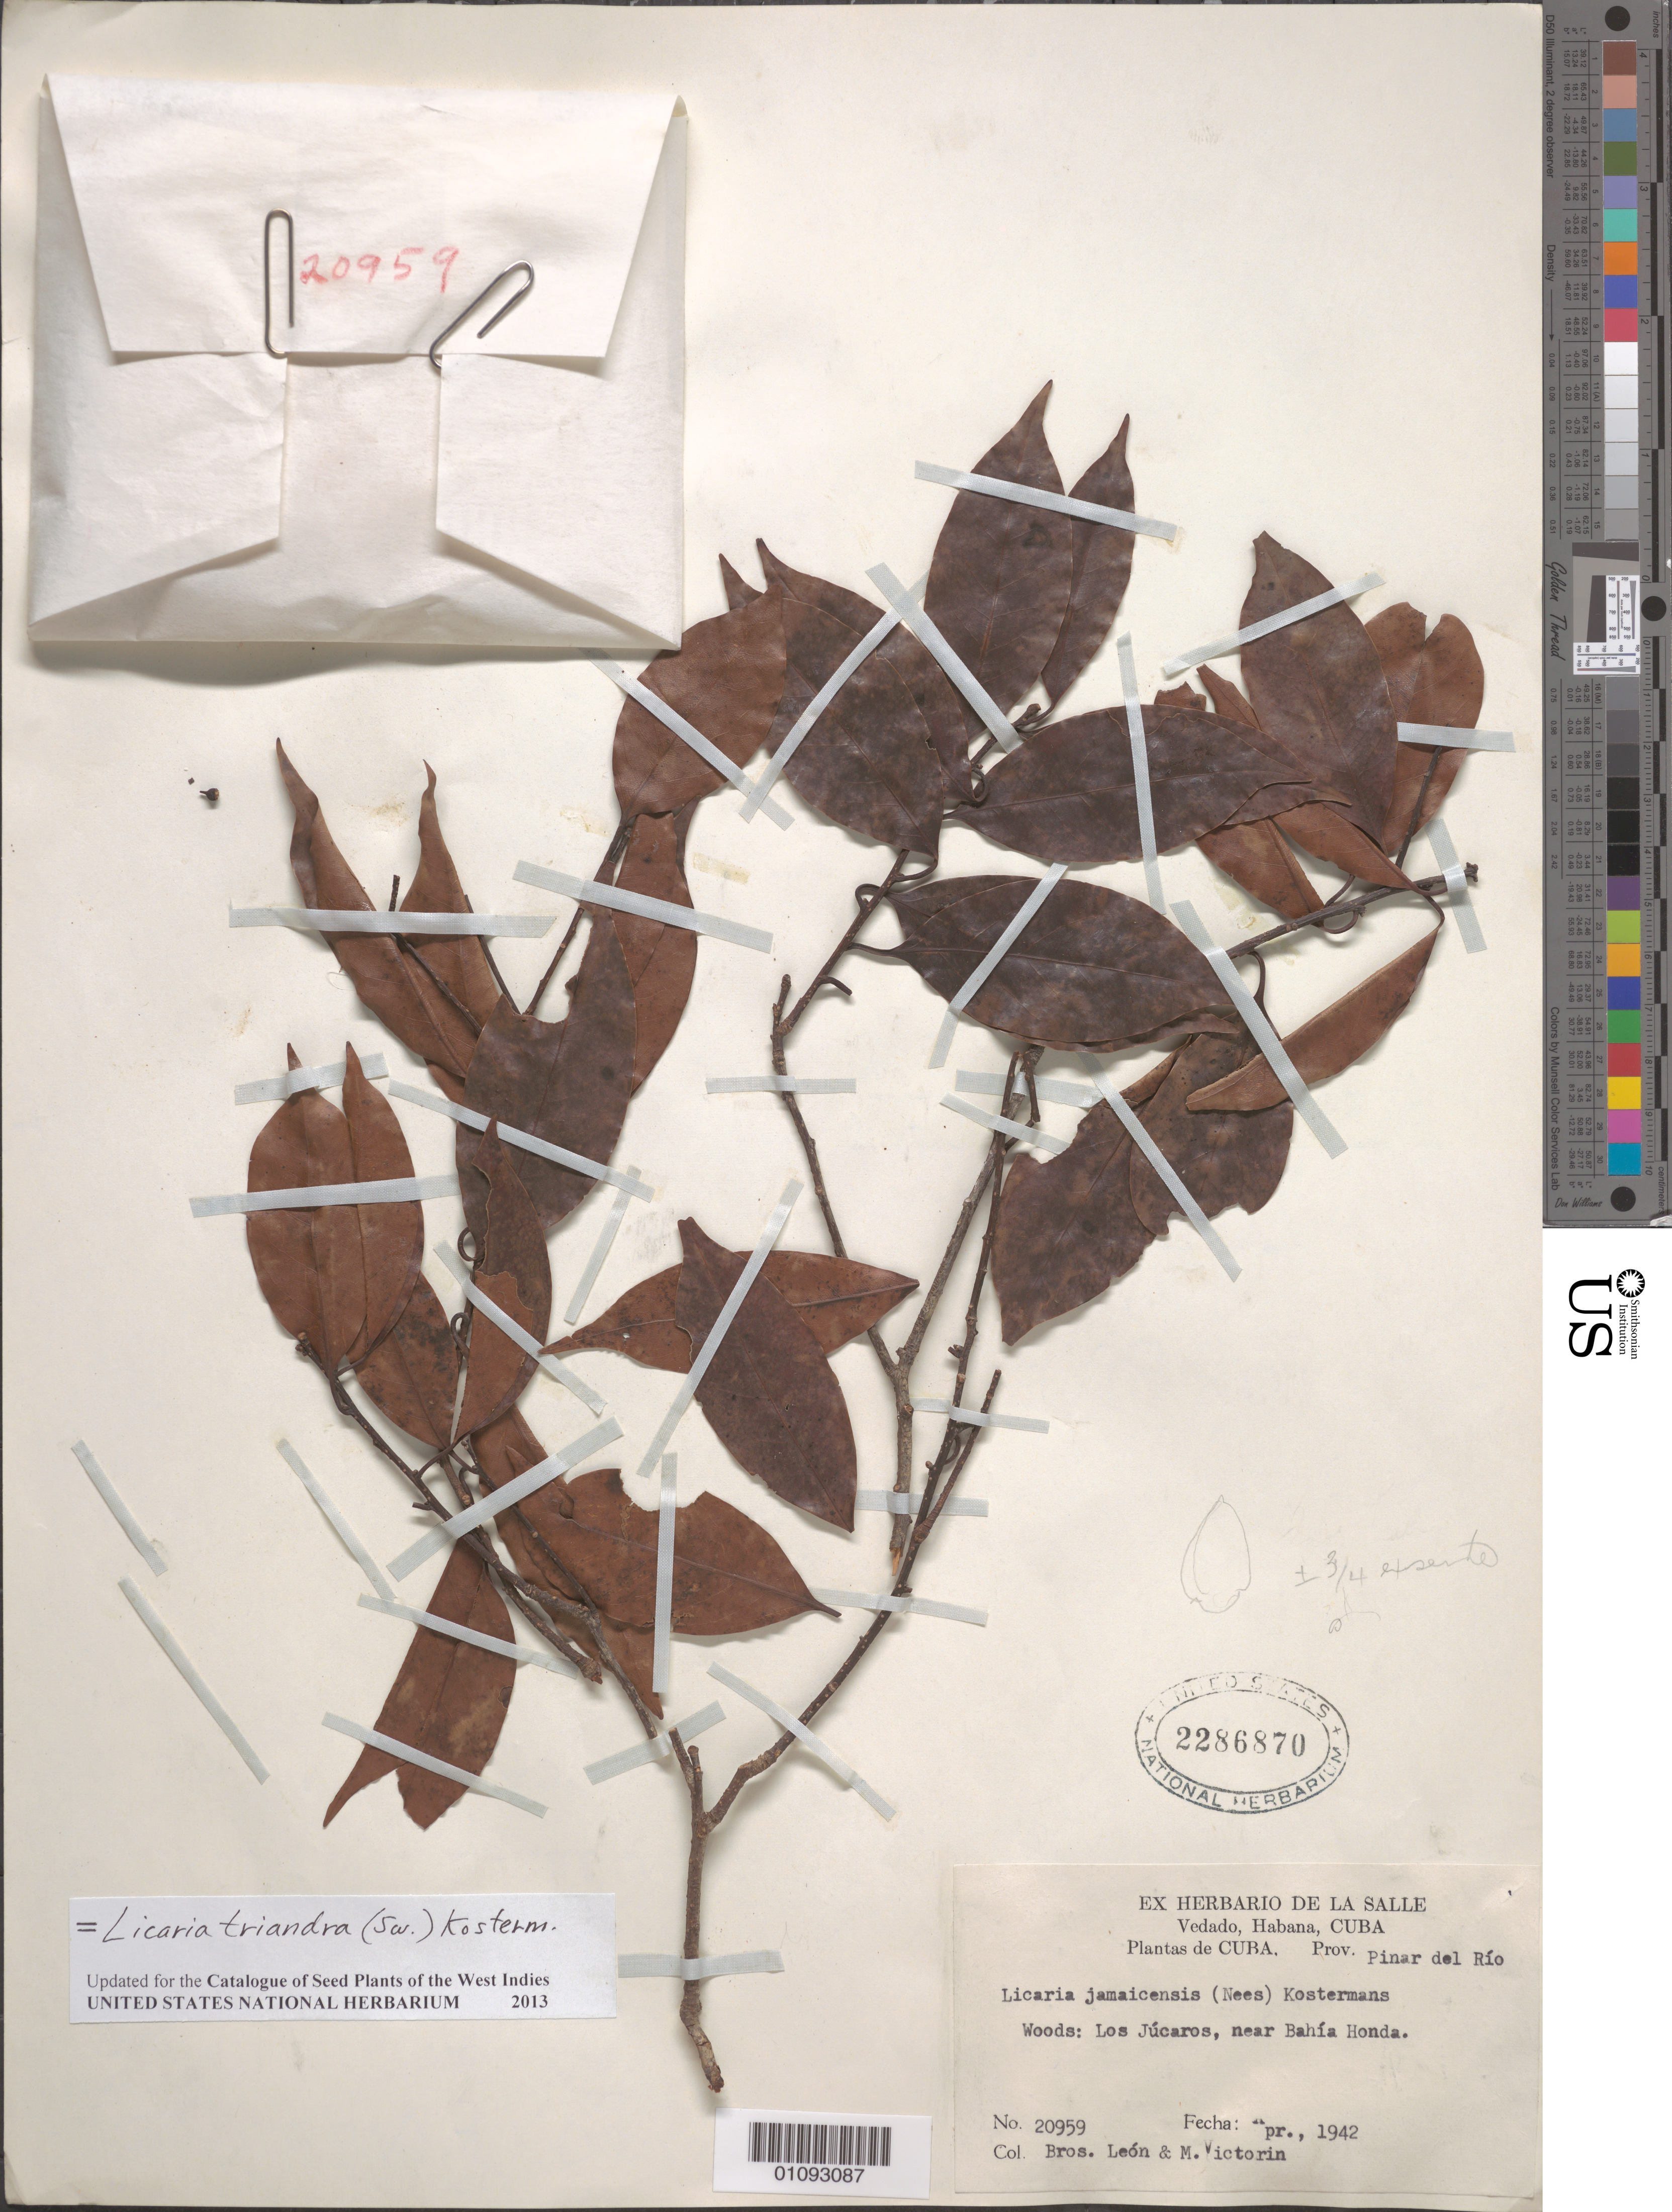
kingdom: Plantae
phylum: Tracheophyta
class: Magnoliopsida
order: Laurales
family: Lauraceae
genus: Licaria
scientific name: Licaria jamaicensis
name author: (Spreng.) Kosterm. ex León & Alain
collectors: Bro. León & F. Victorin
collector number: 20959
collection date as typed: Apr 1942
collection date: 1942-04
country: Cuba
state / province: La Habana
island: Cuba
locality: Los Jucaros, near Bahia Honda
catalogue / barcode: US 2286870